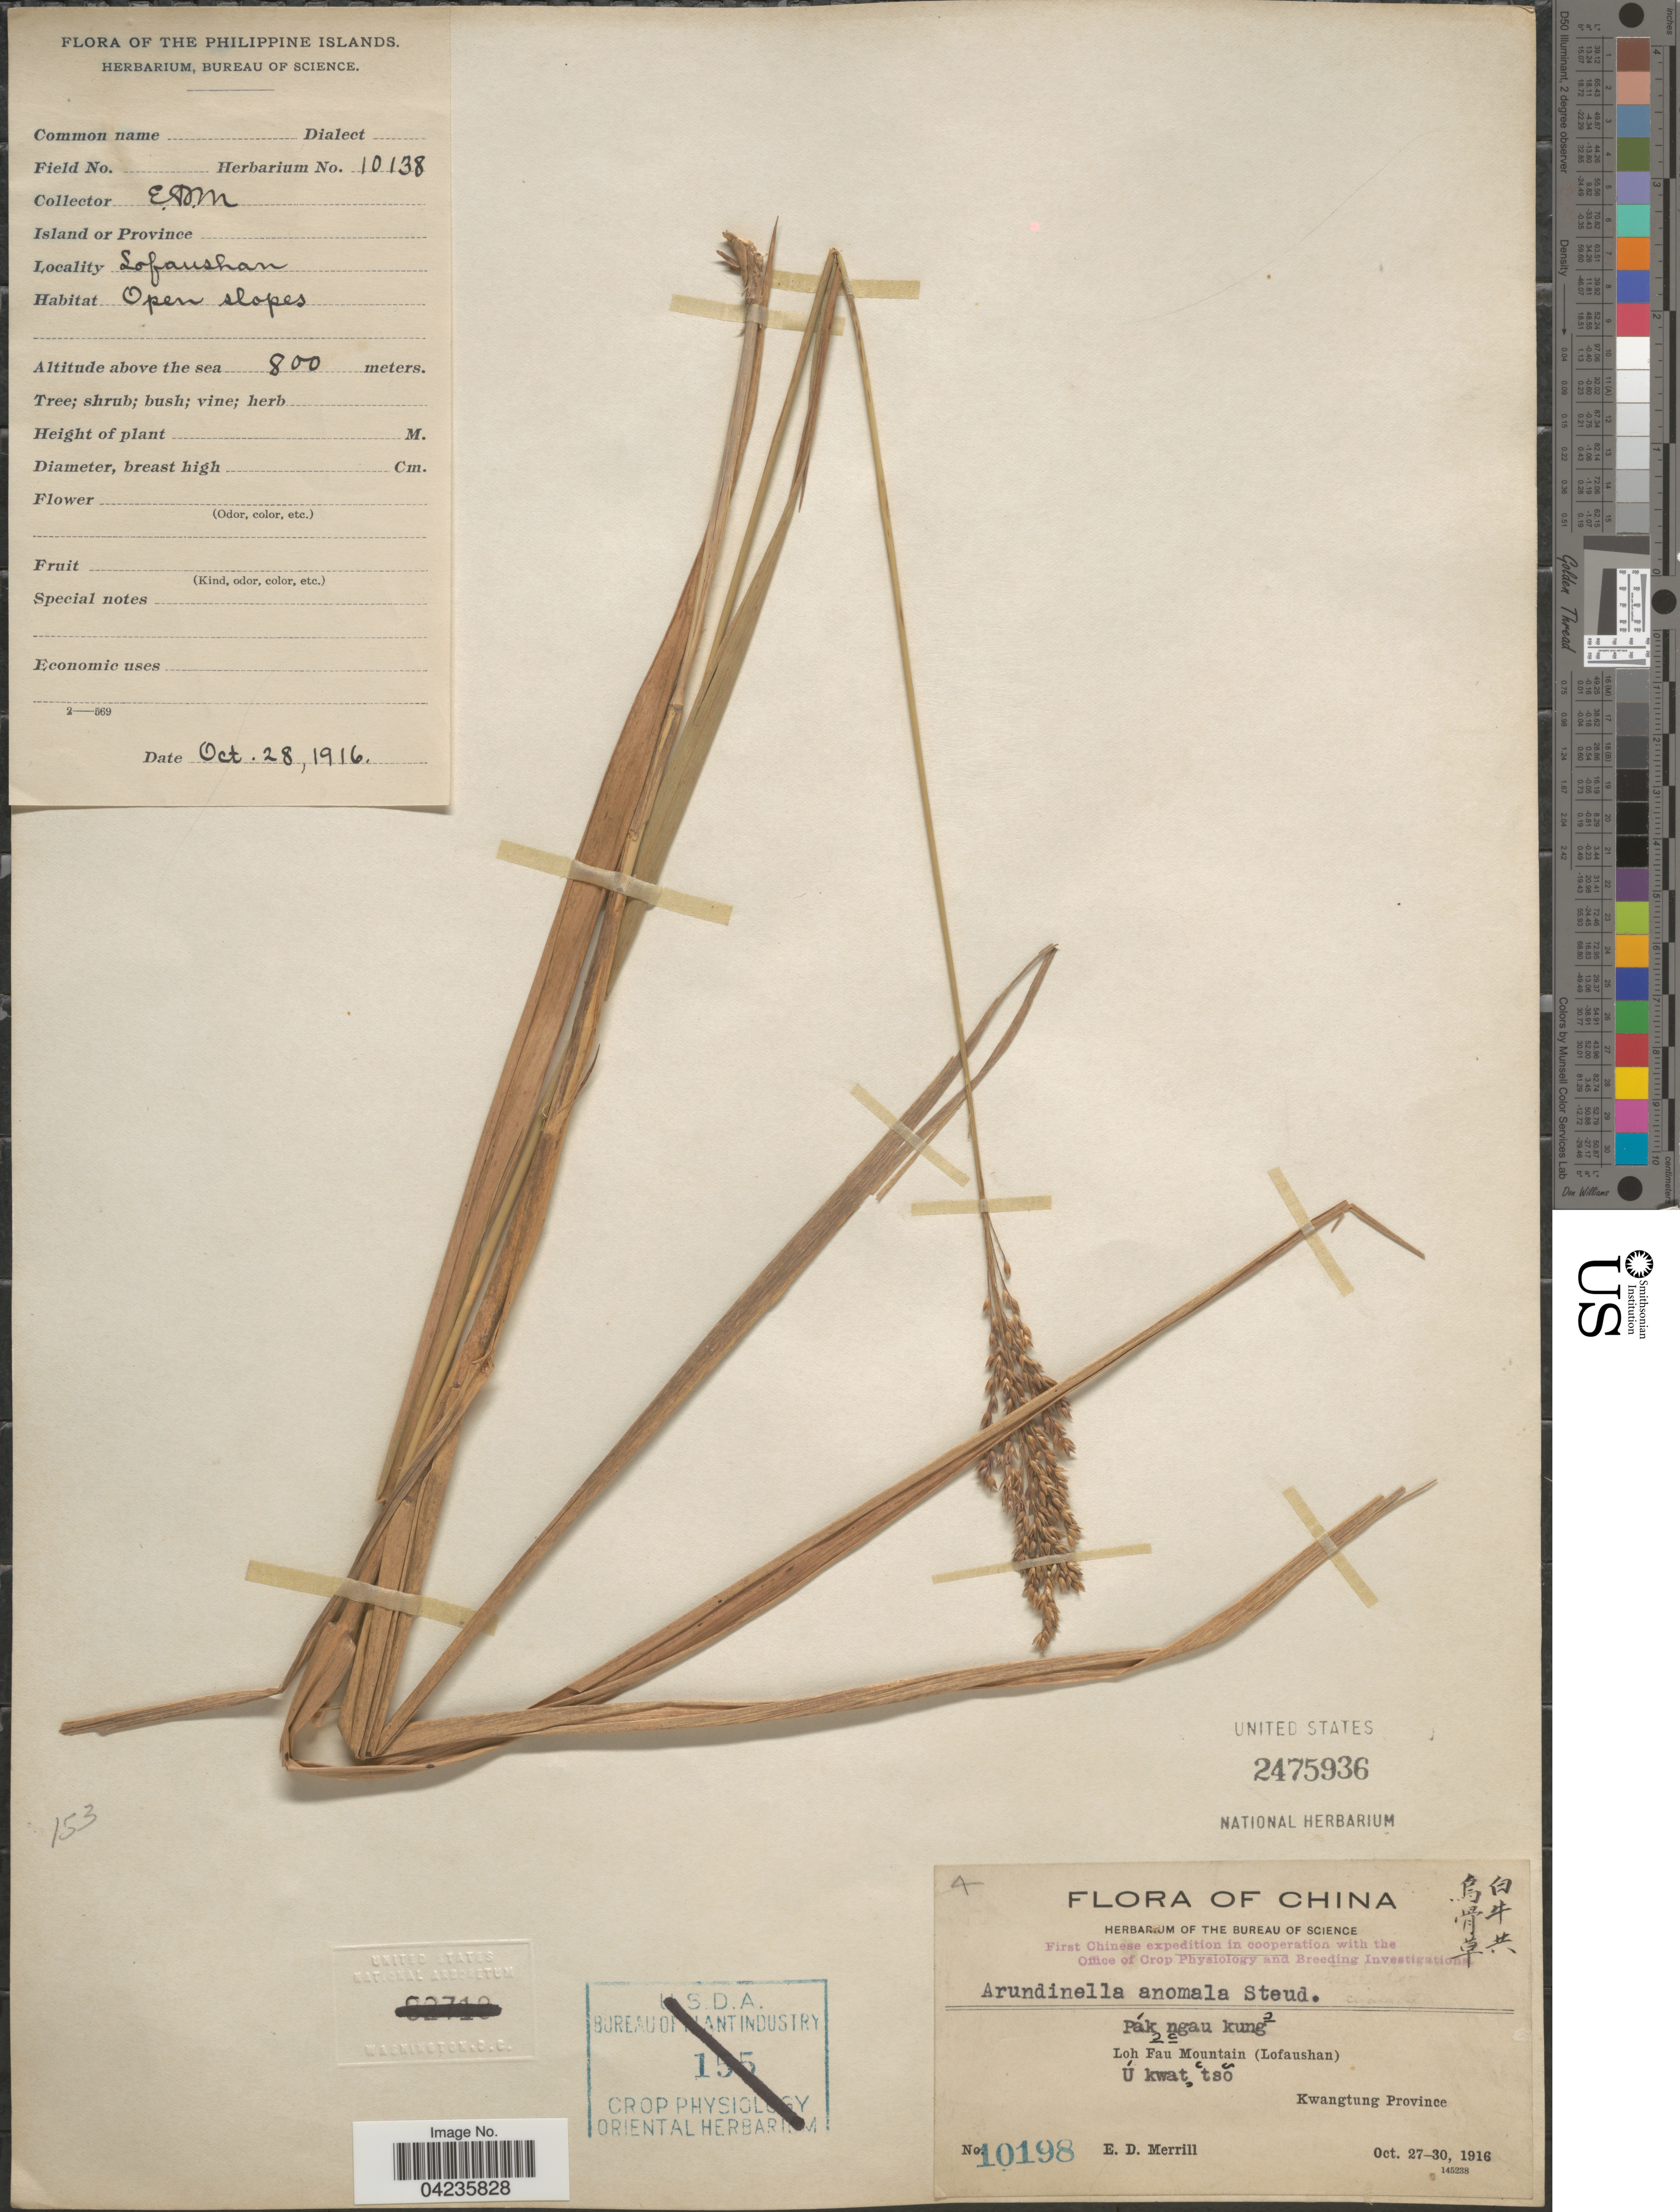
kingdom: Plantae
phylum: Tracheophyta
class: Liliopsida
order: Poales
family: Poaceae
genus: Arundinella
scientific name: Arundinella hirta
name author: (Thunb.) Tanaka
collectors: E. D. Merrill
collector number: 10198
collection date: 1916-10-27/1916-10-30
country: China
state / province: Guangdong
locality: Pak ngau kung. Loh Fau Mountain (Lofaushan). U kwat tso. Kwangtung Province.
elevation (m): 800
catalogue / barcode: US 2475936